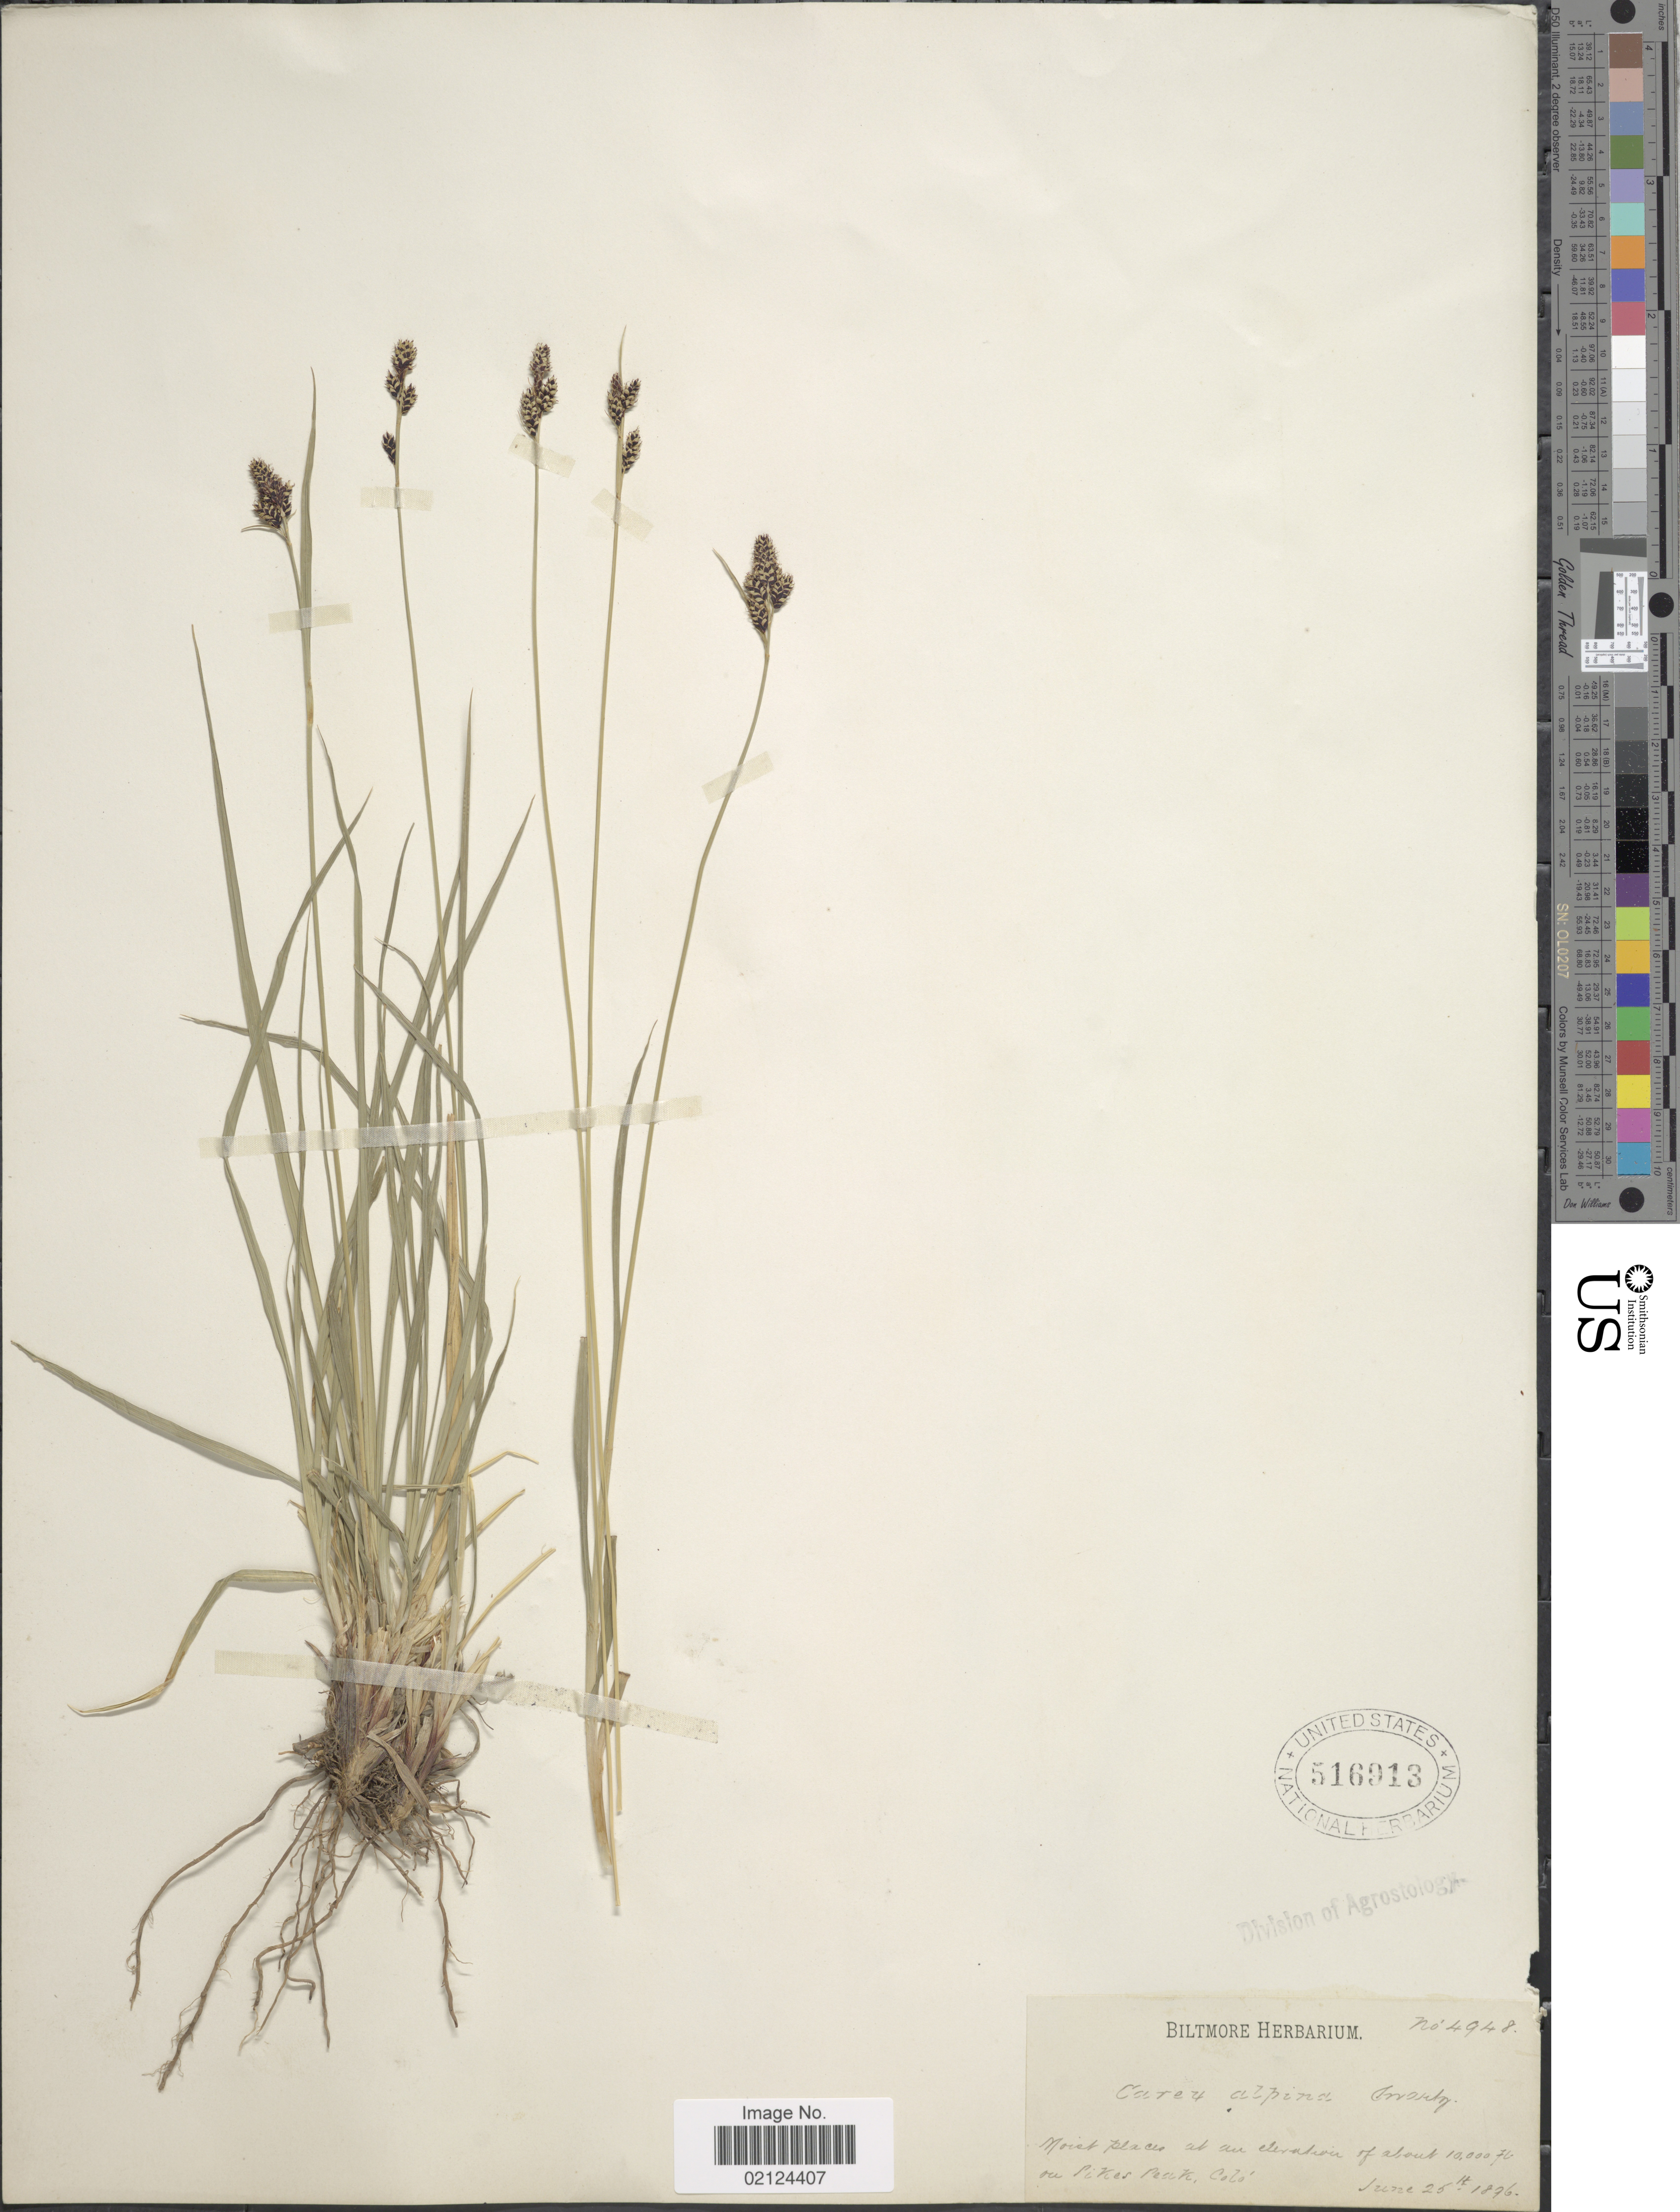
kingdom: Plantae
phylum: Tracheophyta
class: Liliopsida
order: Poales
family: Cyperaceae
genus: Carex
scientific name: Carex media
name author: R. Br.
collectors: ex herb. Biltmore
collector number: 4948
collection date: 1896-06-25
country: United States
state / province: Colorado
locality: On Pikes Peak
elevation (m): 3048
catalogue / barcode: US 516913